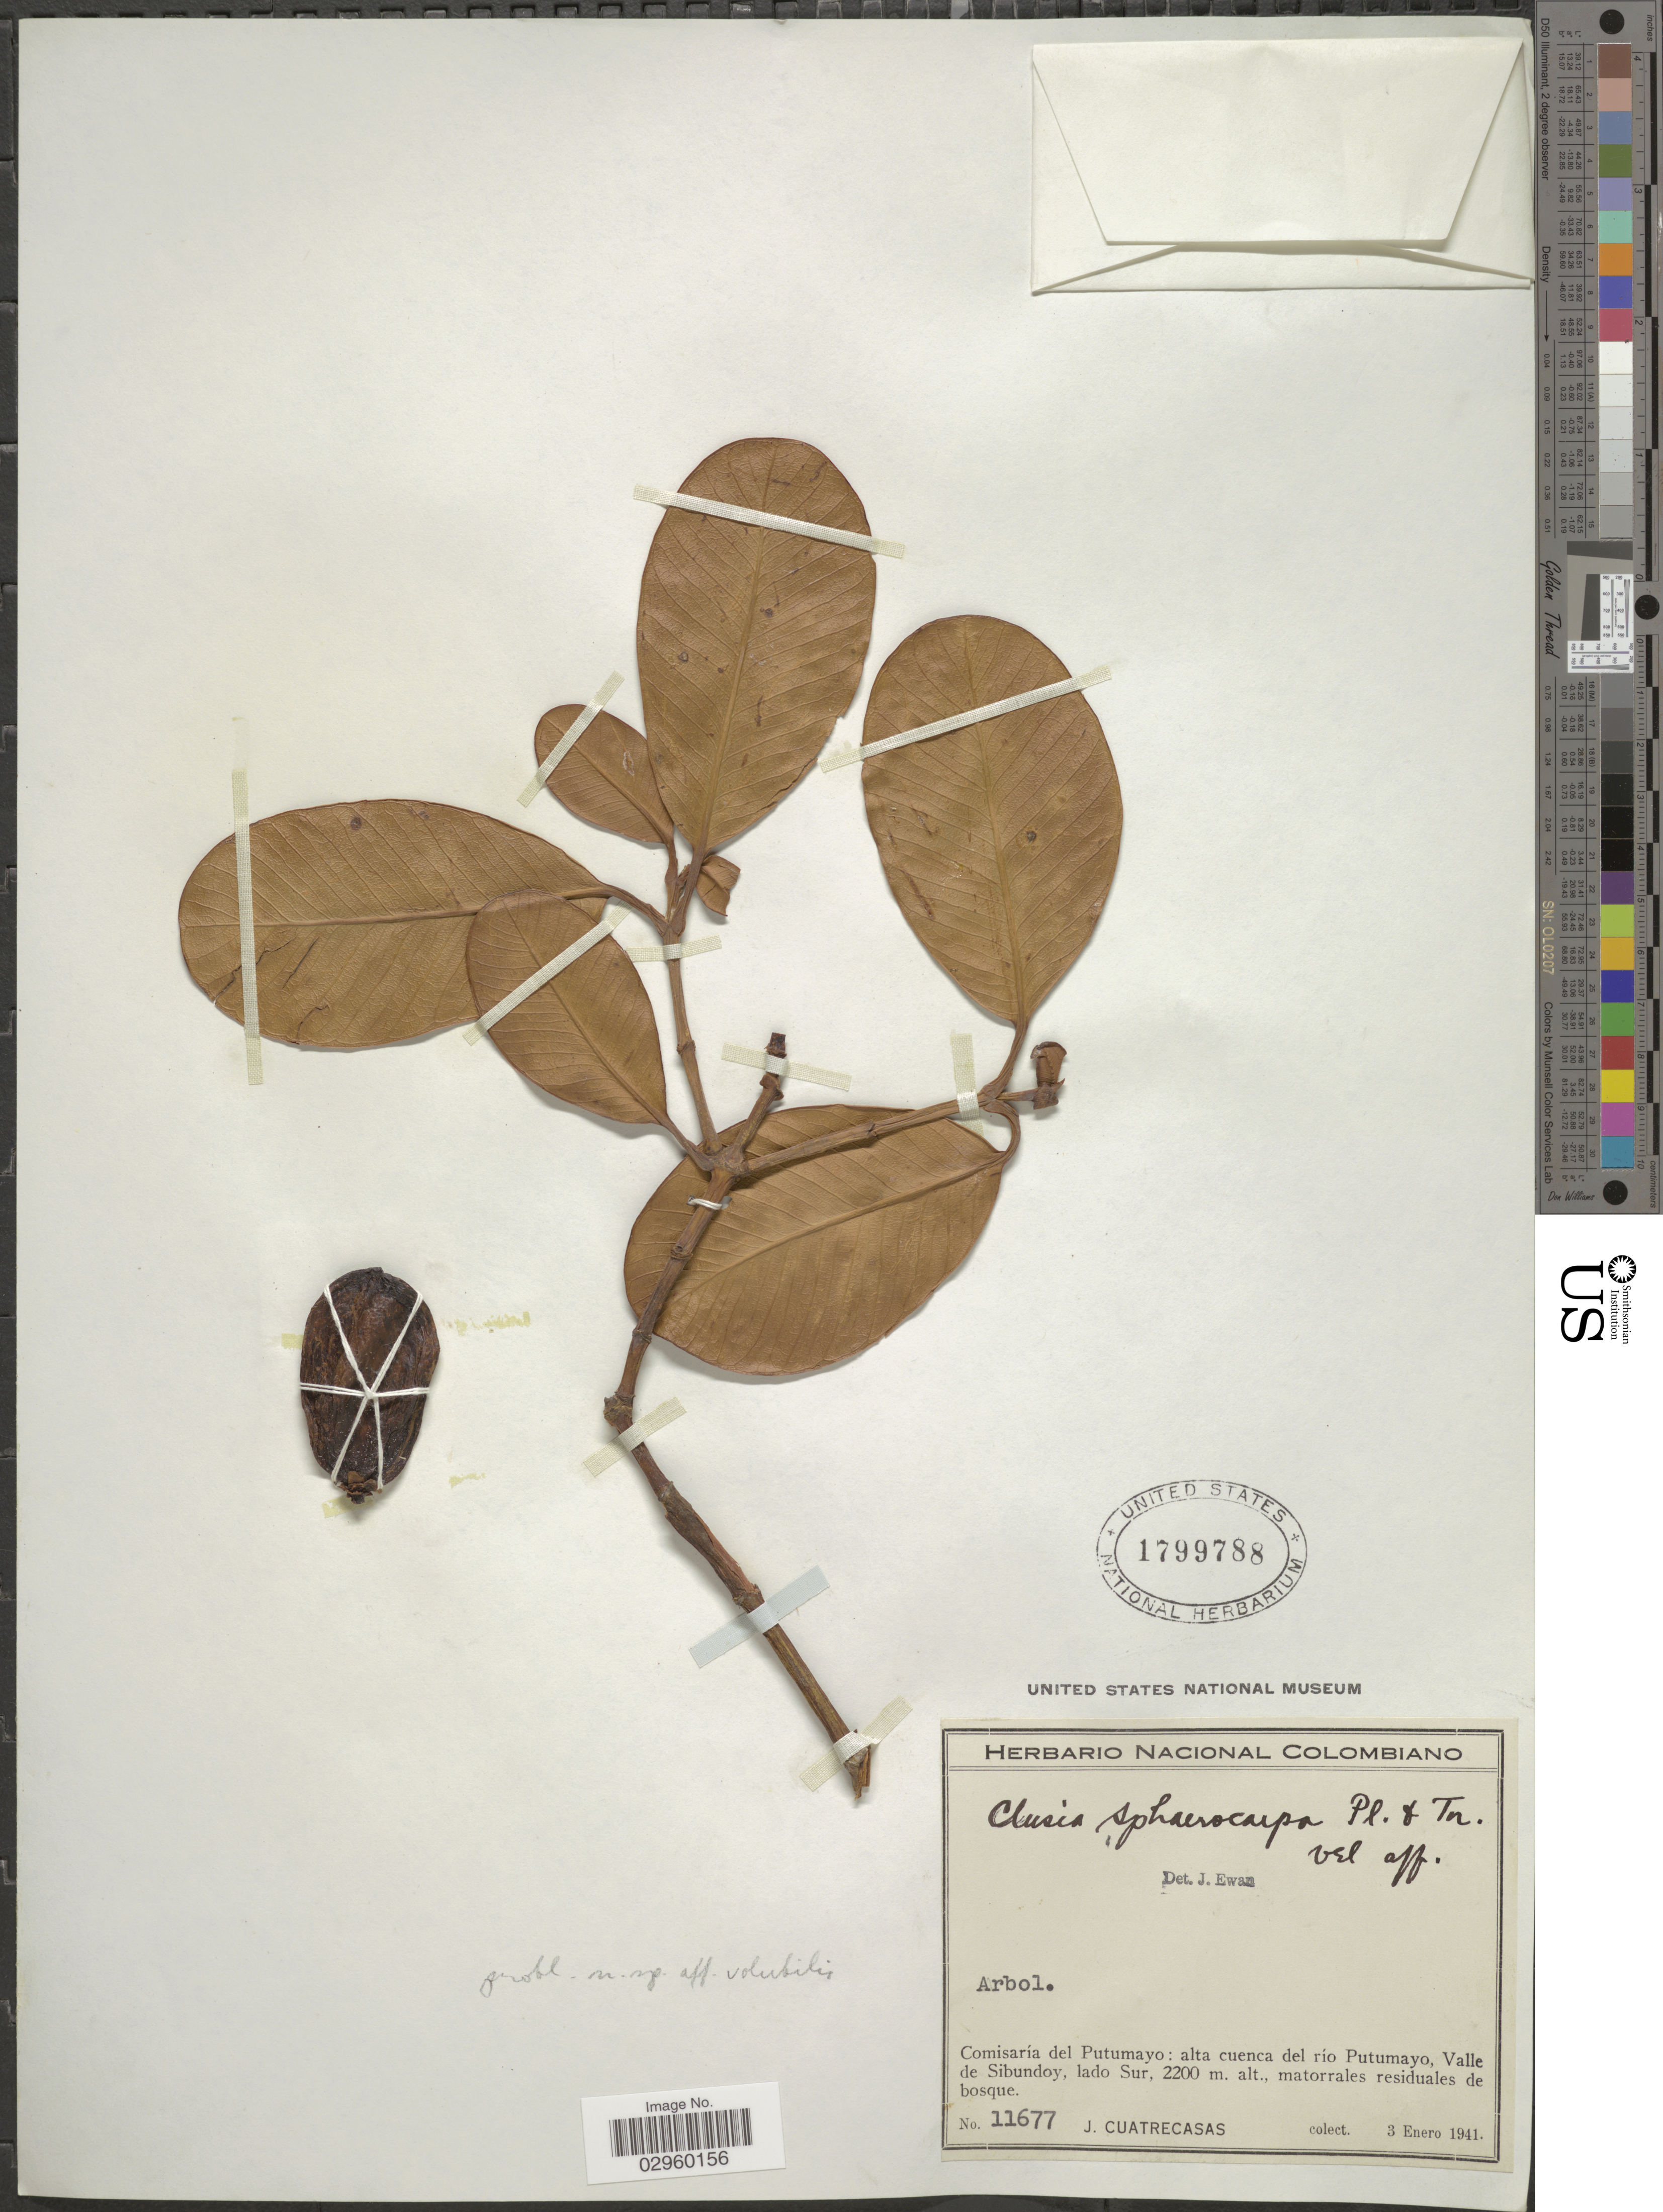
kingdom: Plantae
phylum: Tracheophyta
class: Magnoliopsida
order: Malpighiales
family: Clusiaceae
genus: Clusia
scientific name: Clusia sp.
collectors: J. Cuatrecasas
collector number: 11677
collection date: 1941-01-03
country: Colombia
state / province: Putumayo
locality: Comisaría del Putumayo: alta cuenca del río Putumayo, Valle de Sibundoy, lado Sur.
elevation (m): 2200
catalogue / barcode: US 1799788